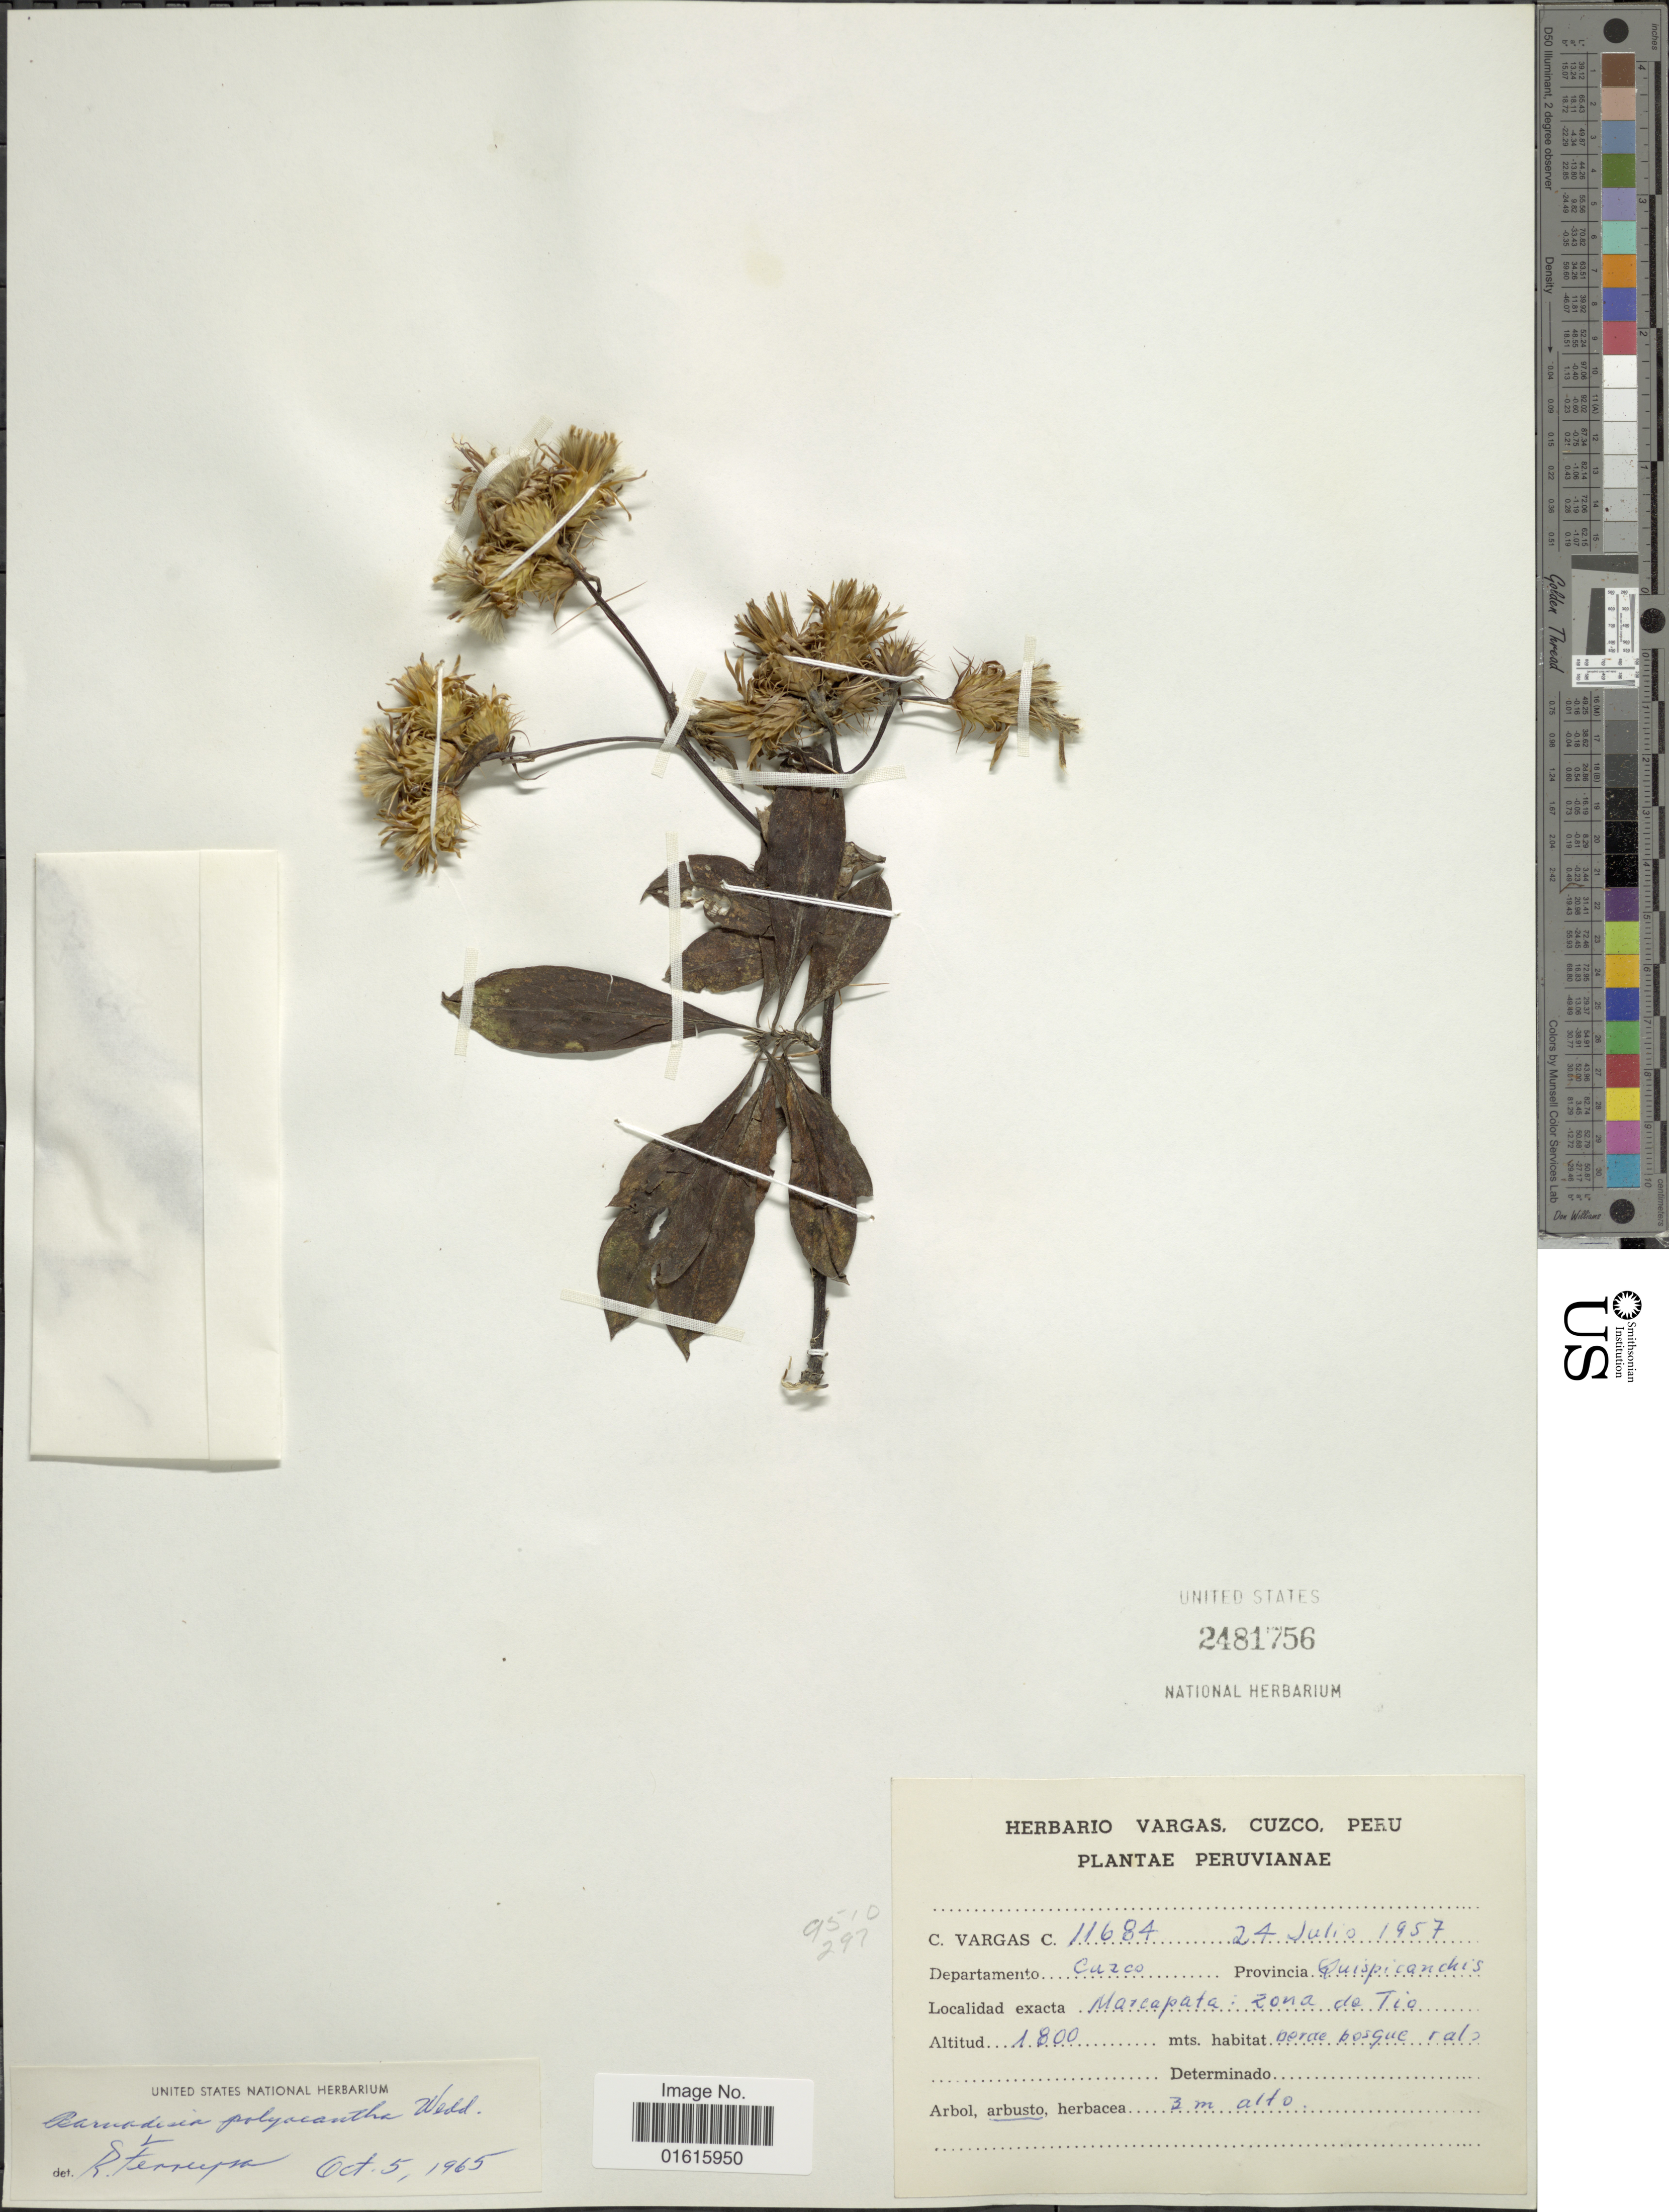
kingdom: Plantae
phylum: Tracheophyta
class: Magnoliopsida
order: Asterales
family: Asteraceae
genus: Barnadesia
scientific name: Barnadesia polyacantha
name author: Wedd.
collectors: C. Vargas Calderón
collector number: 11684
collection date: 1957-07-24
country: Peru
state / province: Cusco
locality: Provincia Quispicanchis, Marcapata: zona de Tio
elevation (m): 1800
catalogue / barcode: US 2481756